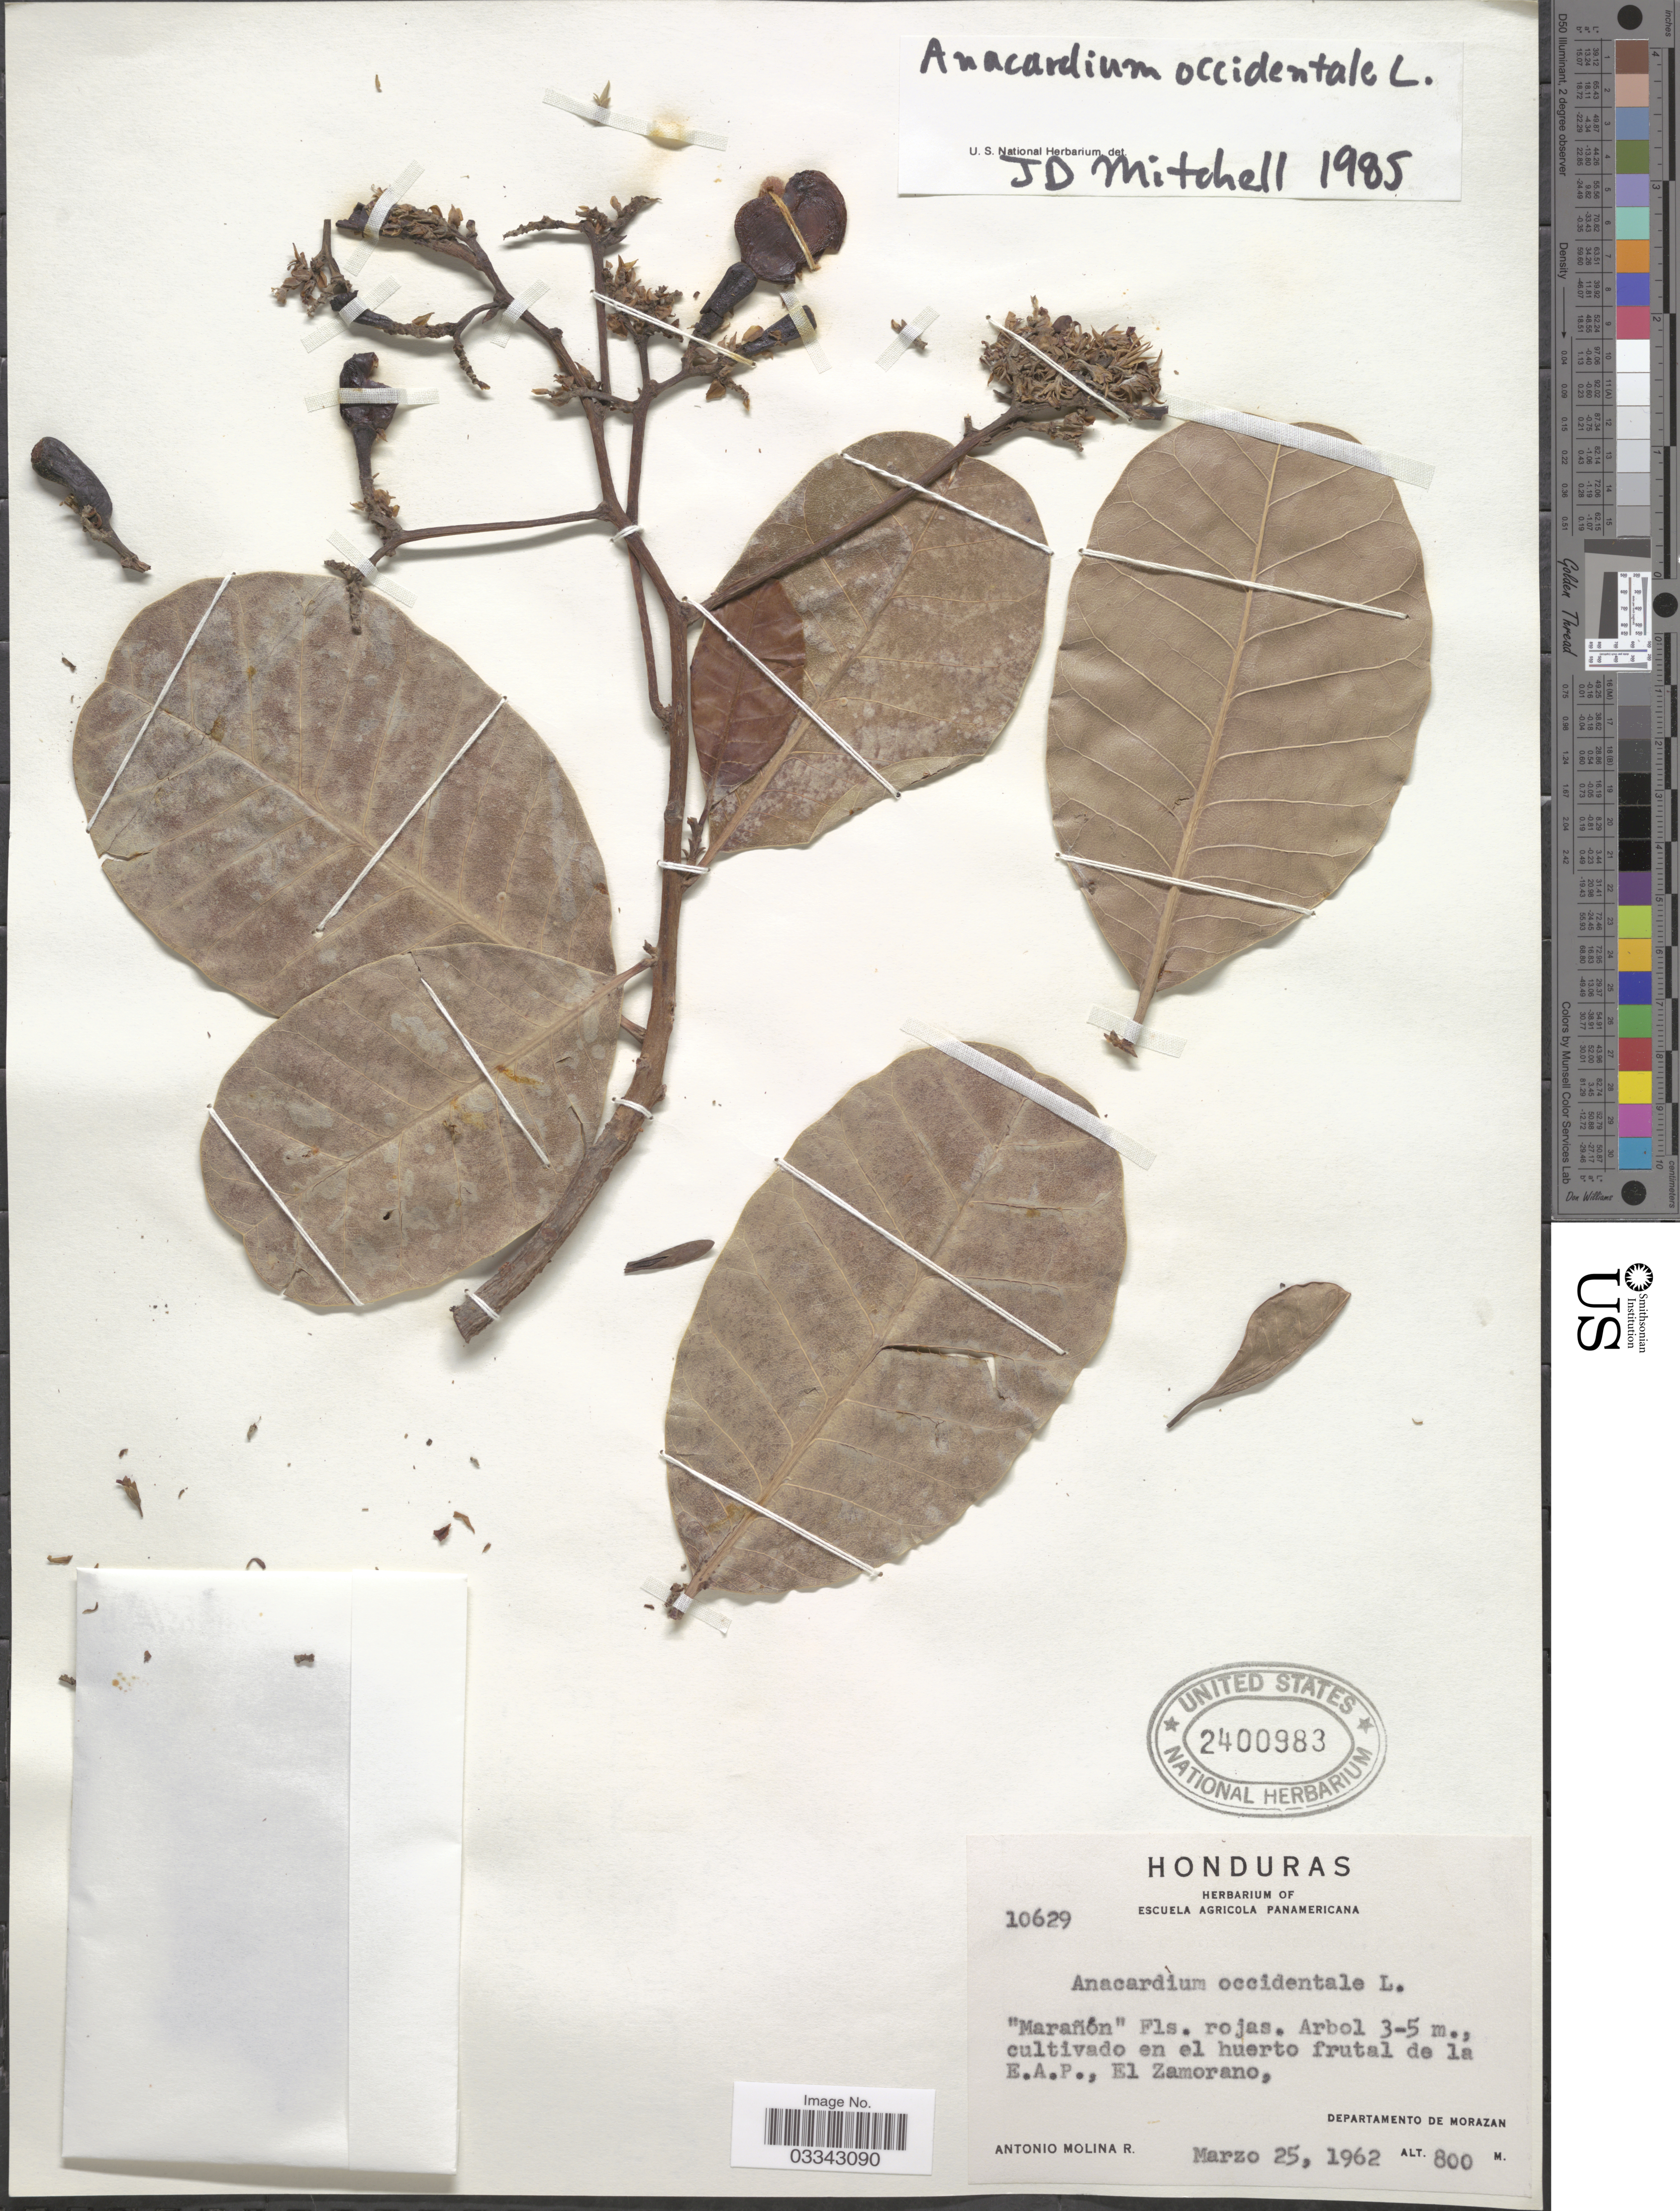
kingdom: Plantae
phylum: Tracheophyta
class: Magnoliopsida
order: Sapindales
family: Anacardiaceae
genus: Anacardium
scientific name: Anacardium occidentale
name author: L.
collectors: A. Molina R.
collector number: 10629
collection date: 1962-03-25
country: Honduras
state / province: Fco. Morazán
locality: Cultivado en el huerto frutal de la E.A.P., El Zamorano, Departamento de Morazan.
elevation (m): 800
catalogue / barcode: US 2400983